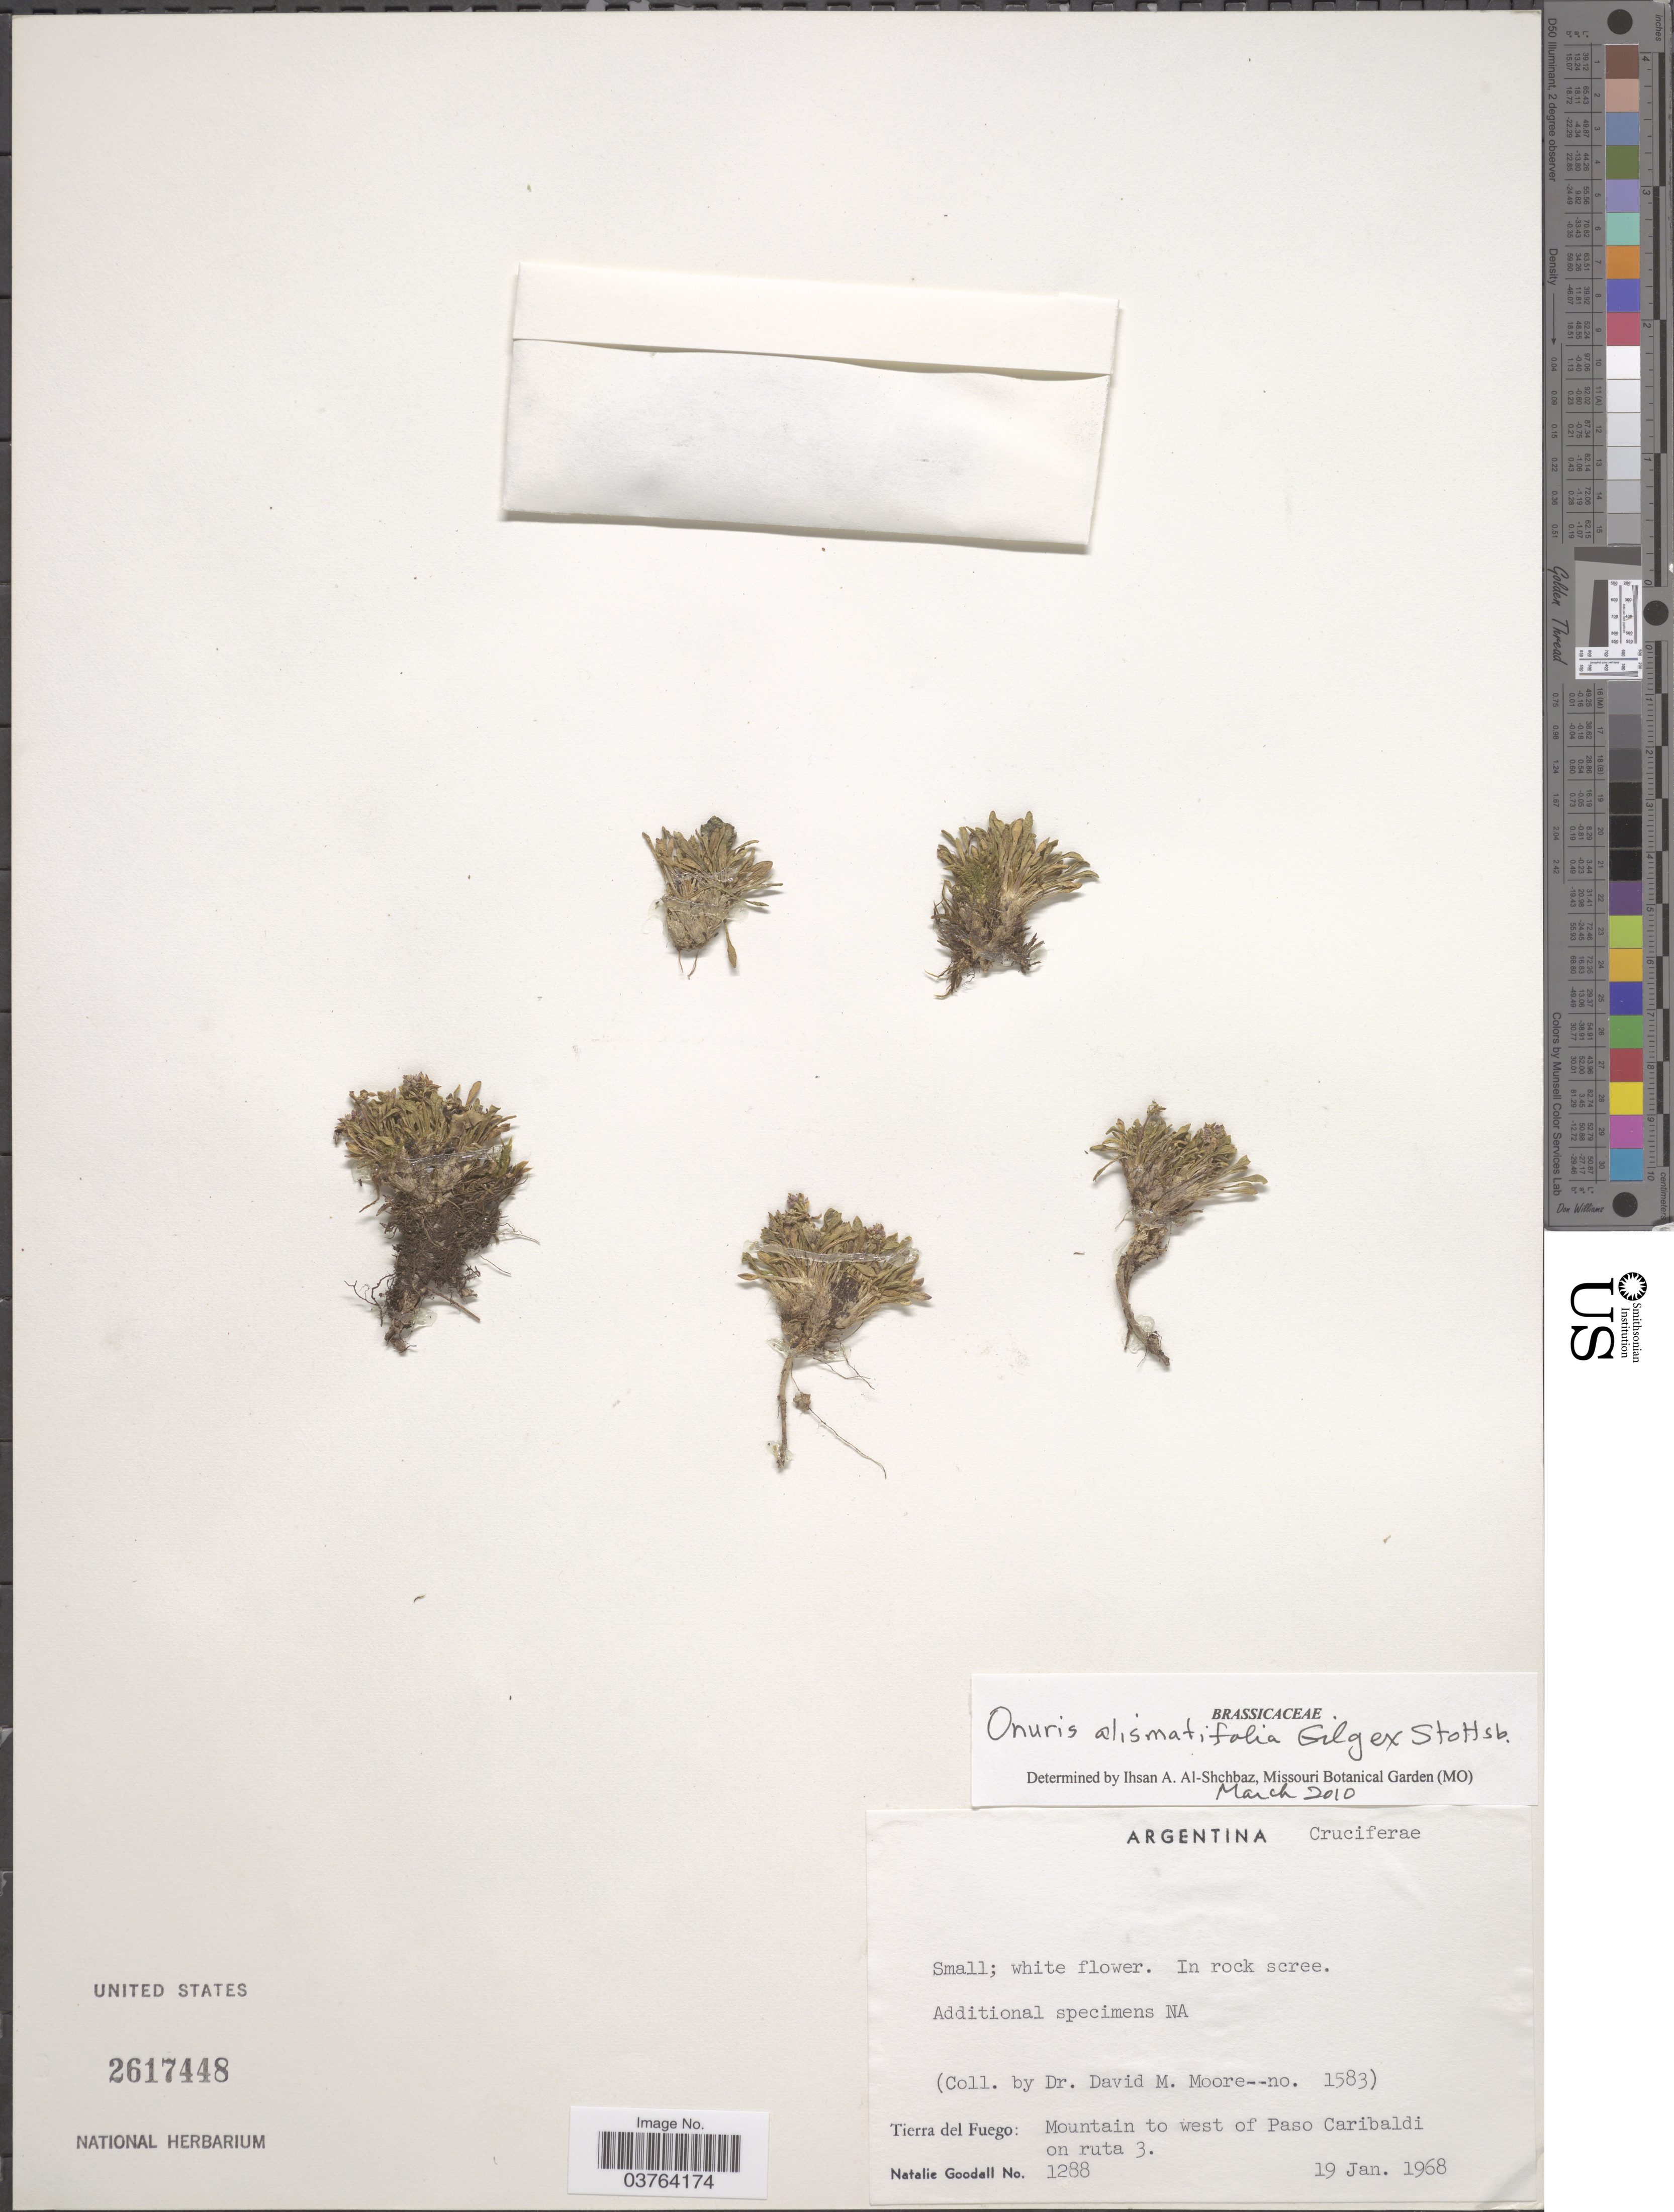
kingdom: Plantae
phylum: Tracheophyta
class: Magnoliopsida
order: Brassicales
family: Brassicaceae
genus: Onuris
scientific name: Onuris alismatifolia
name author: Gilg ex Skottsb.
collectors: D. Moore & N. Goodall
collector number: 1583/1288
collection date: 1968-01-19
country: Argentina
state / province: Tierra del Fuego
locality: Mountain to west of Paso Caribaldi on ruta 3.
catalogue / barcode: US 2617448